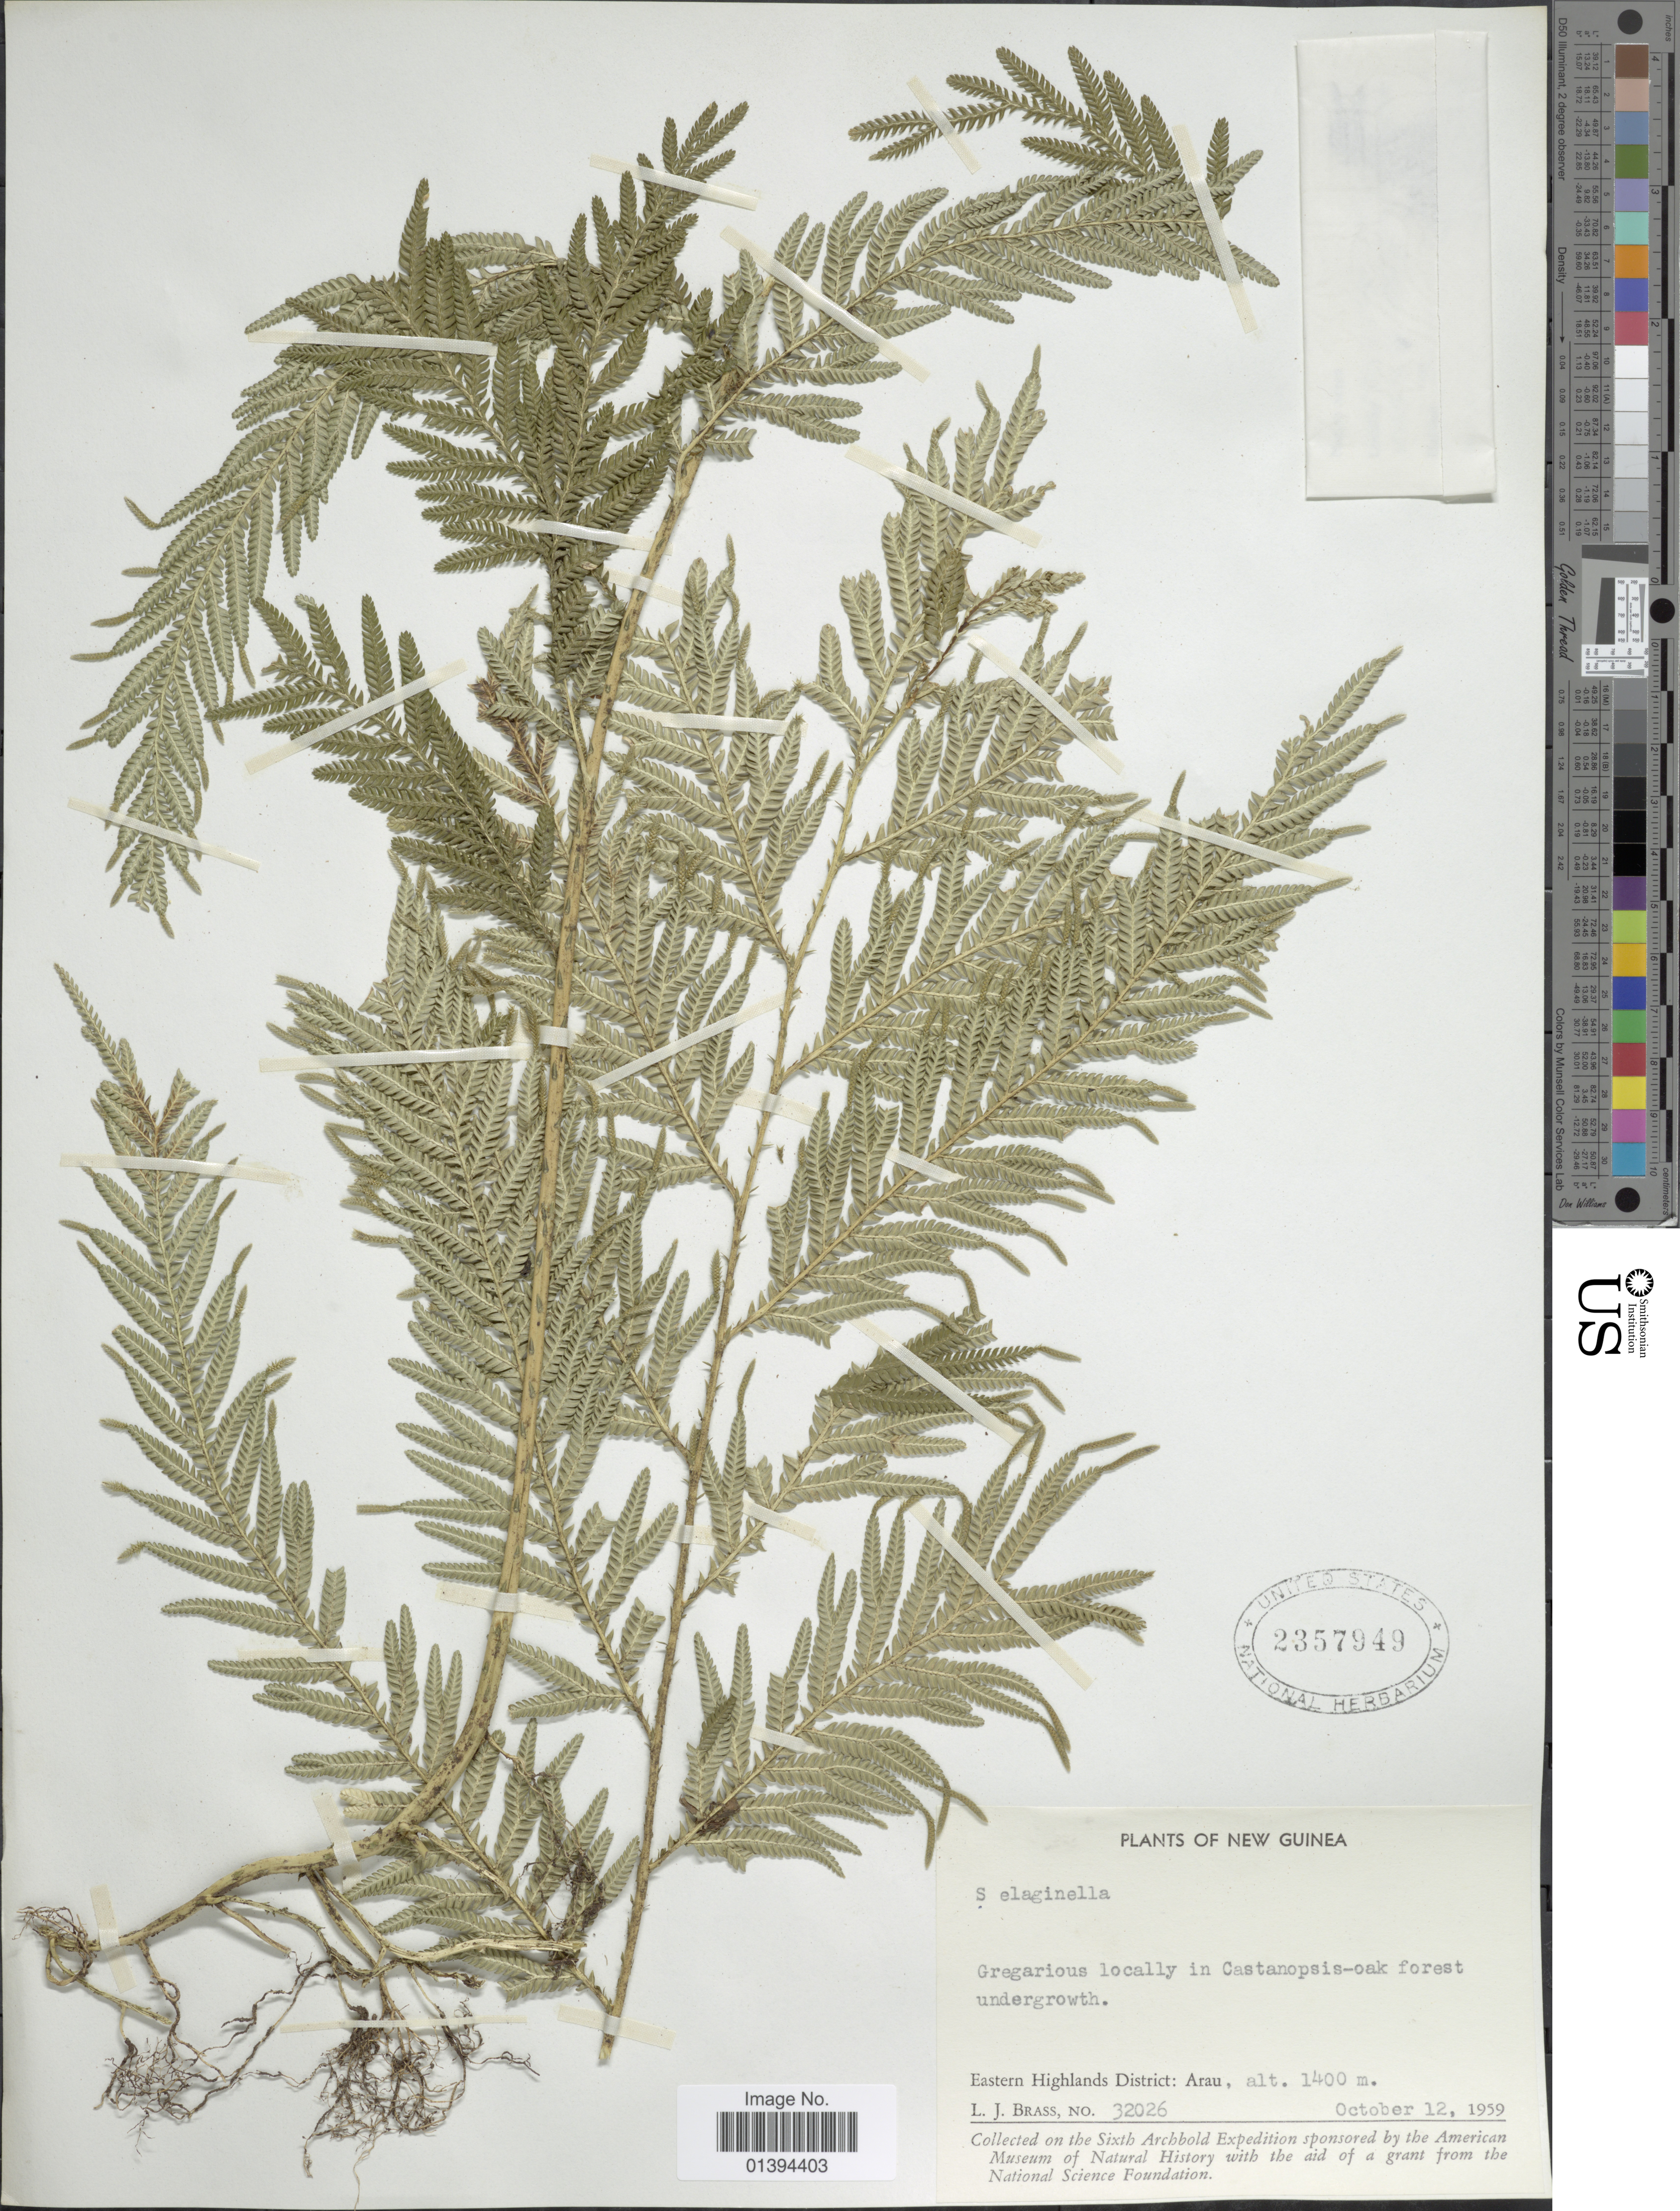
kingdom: Plantae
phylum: Tracheophyta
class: Lycopodiopsida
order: Selaginellales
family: Selaginellaceae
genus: Selaginella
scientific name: Selaginella sp.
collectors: L. J. Brass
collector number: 32026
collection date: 1959-10-12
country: Papua New Guinea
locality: New Guinea, Eastern Highlands District: Arau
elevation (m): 1400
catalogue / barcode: US 2357949